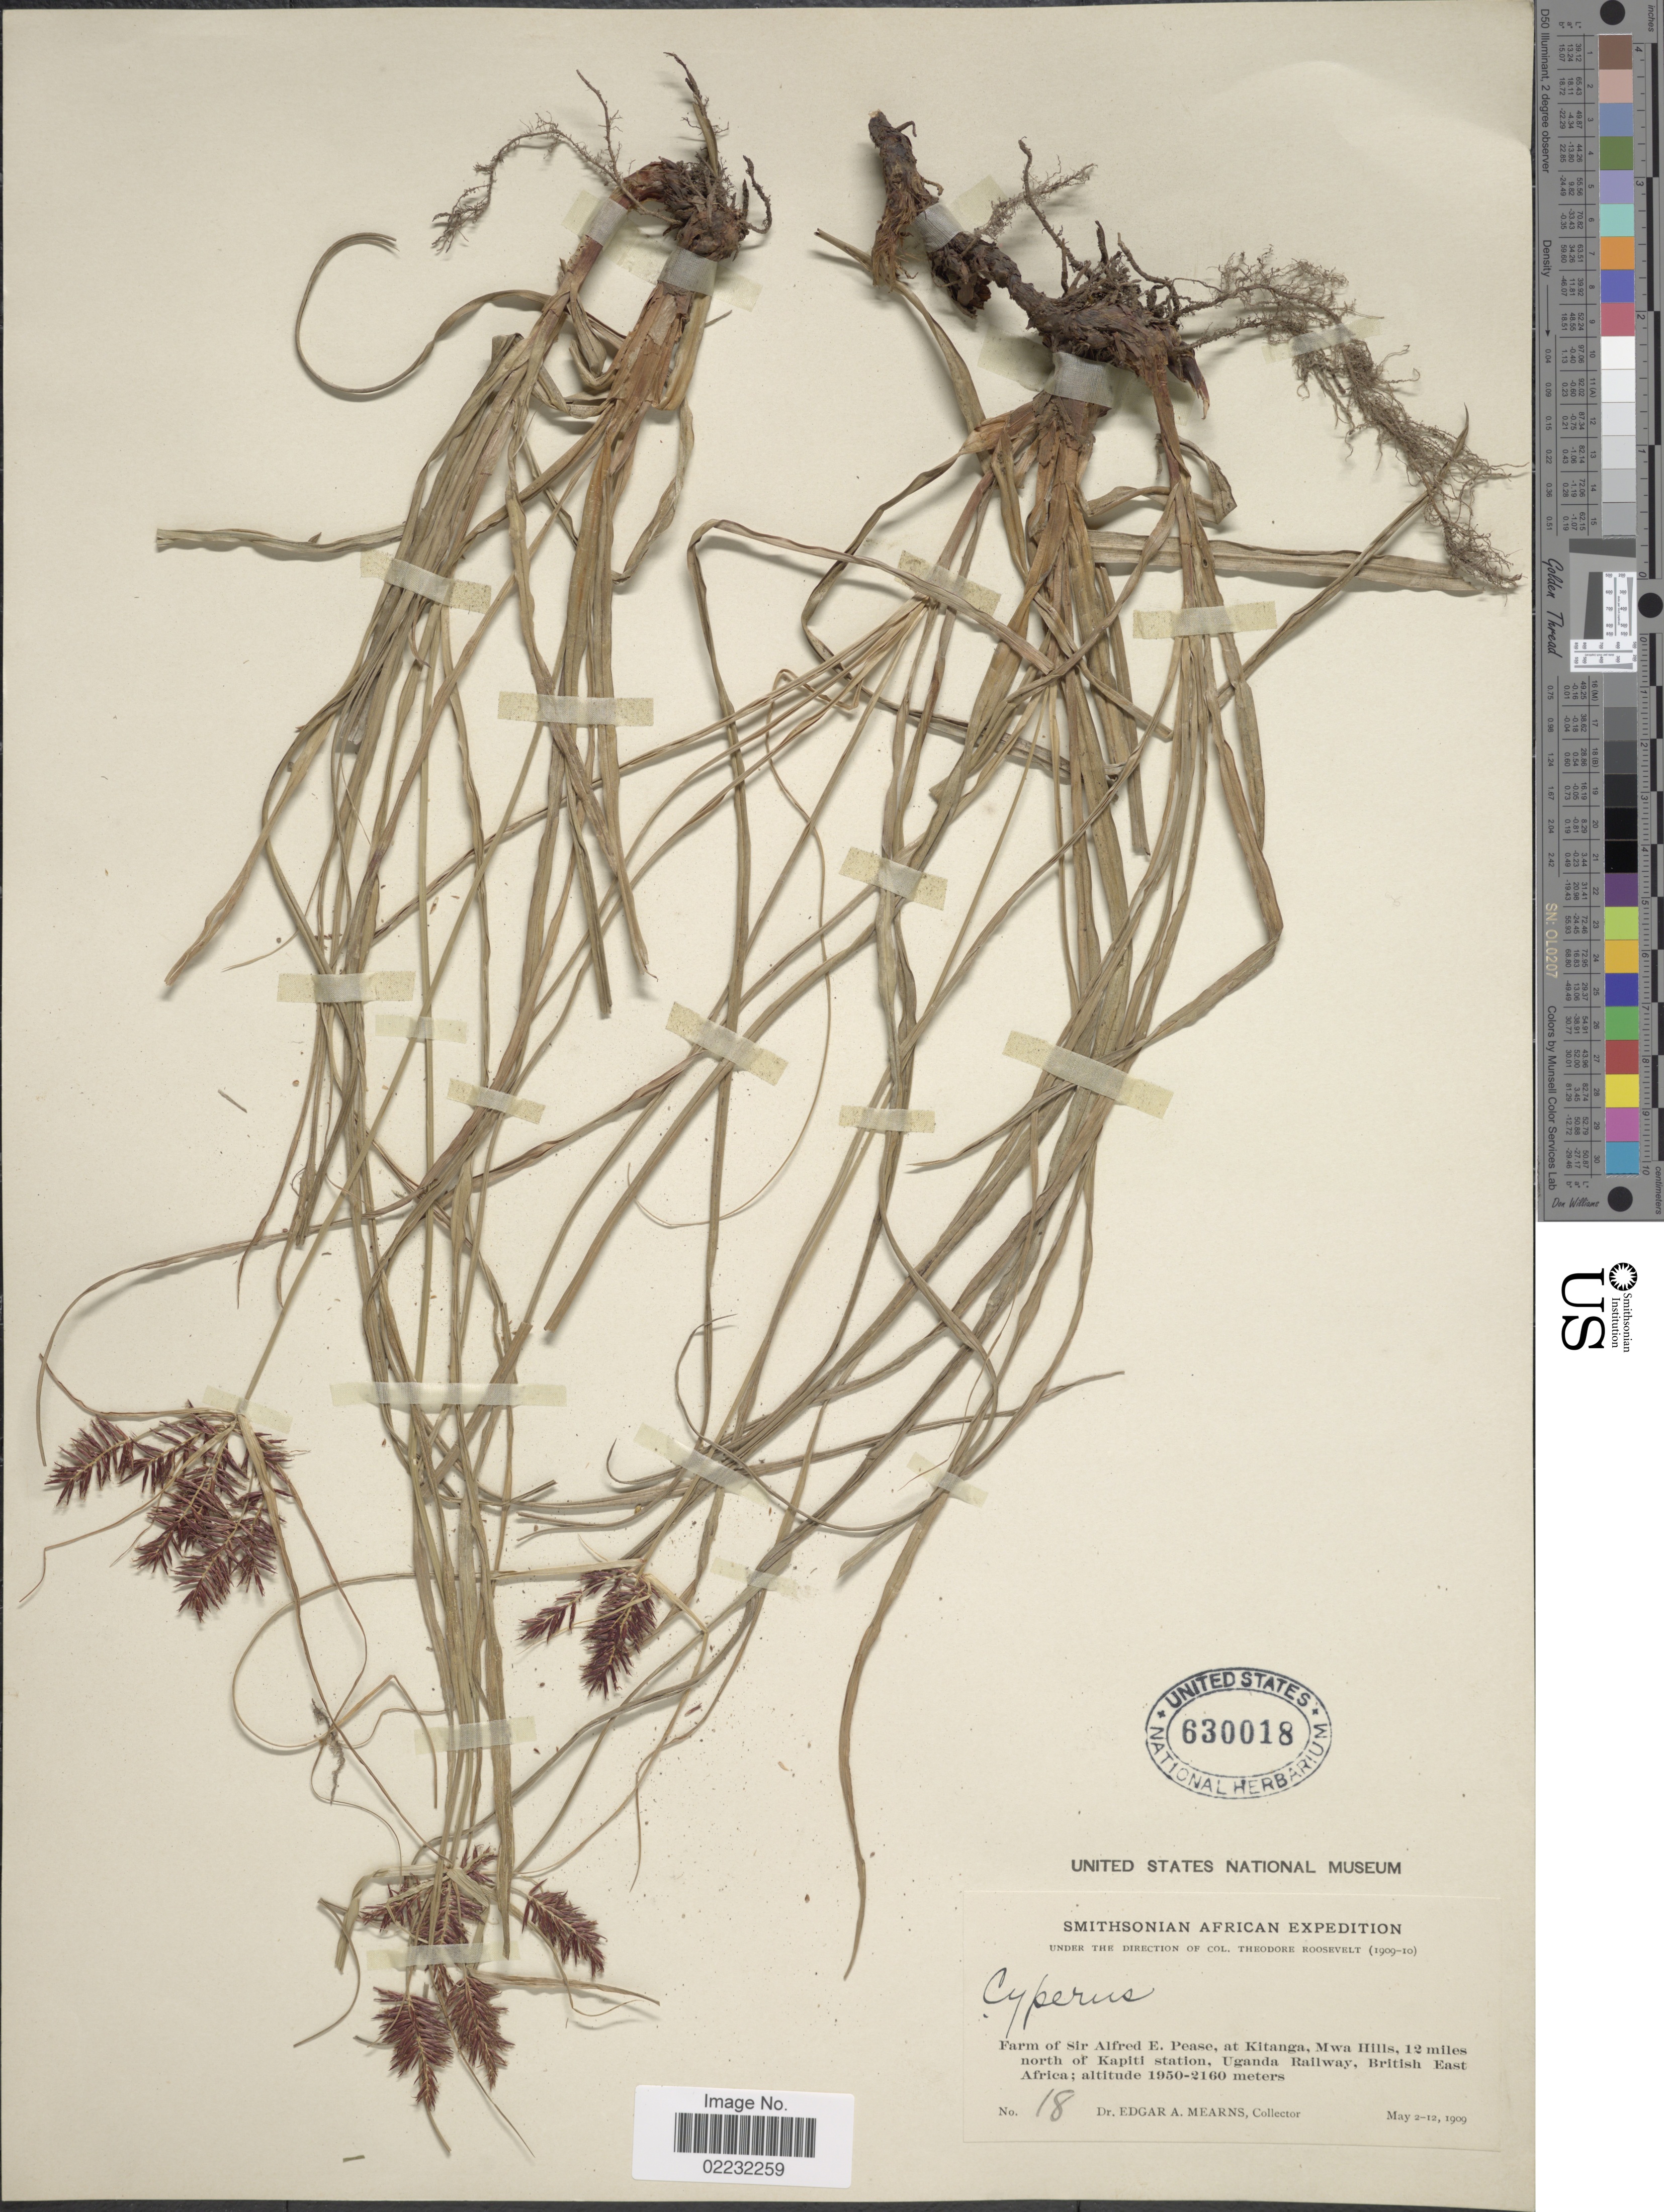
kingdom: Plantae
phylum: Tracheophyta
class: Liliopsida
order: Poales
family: Cyperaceae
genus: Cyperus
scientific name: Cyperus sp.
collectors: E. A. Mearns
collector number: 18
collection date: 1909-05-02/1909-05-12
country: Uganda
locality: Farm of Sir Alfred E. Pease, at Kitanga, Mwa Hills, 12 miles north of Kapiti Station, Uganda Railway British East Africa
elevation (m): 1950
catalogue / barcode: US 630018